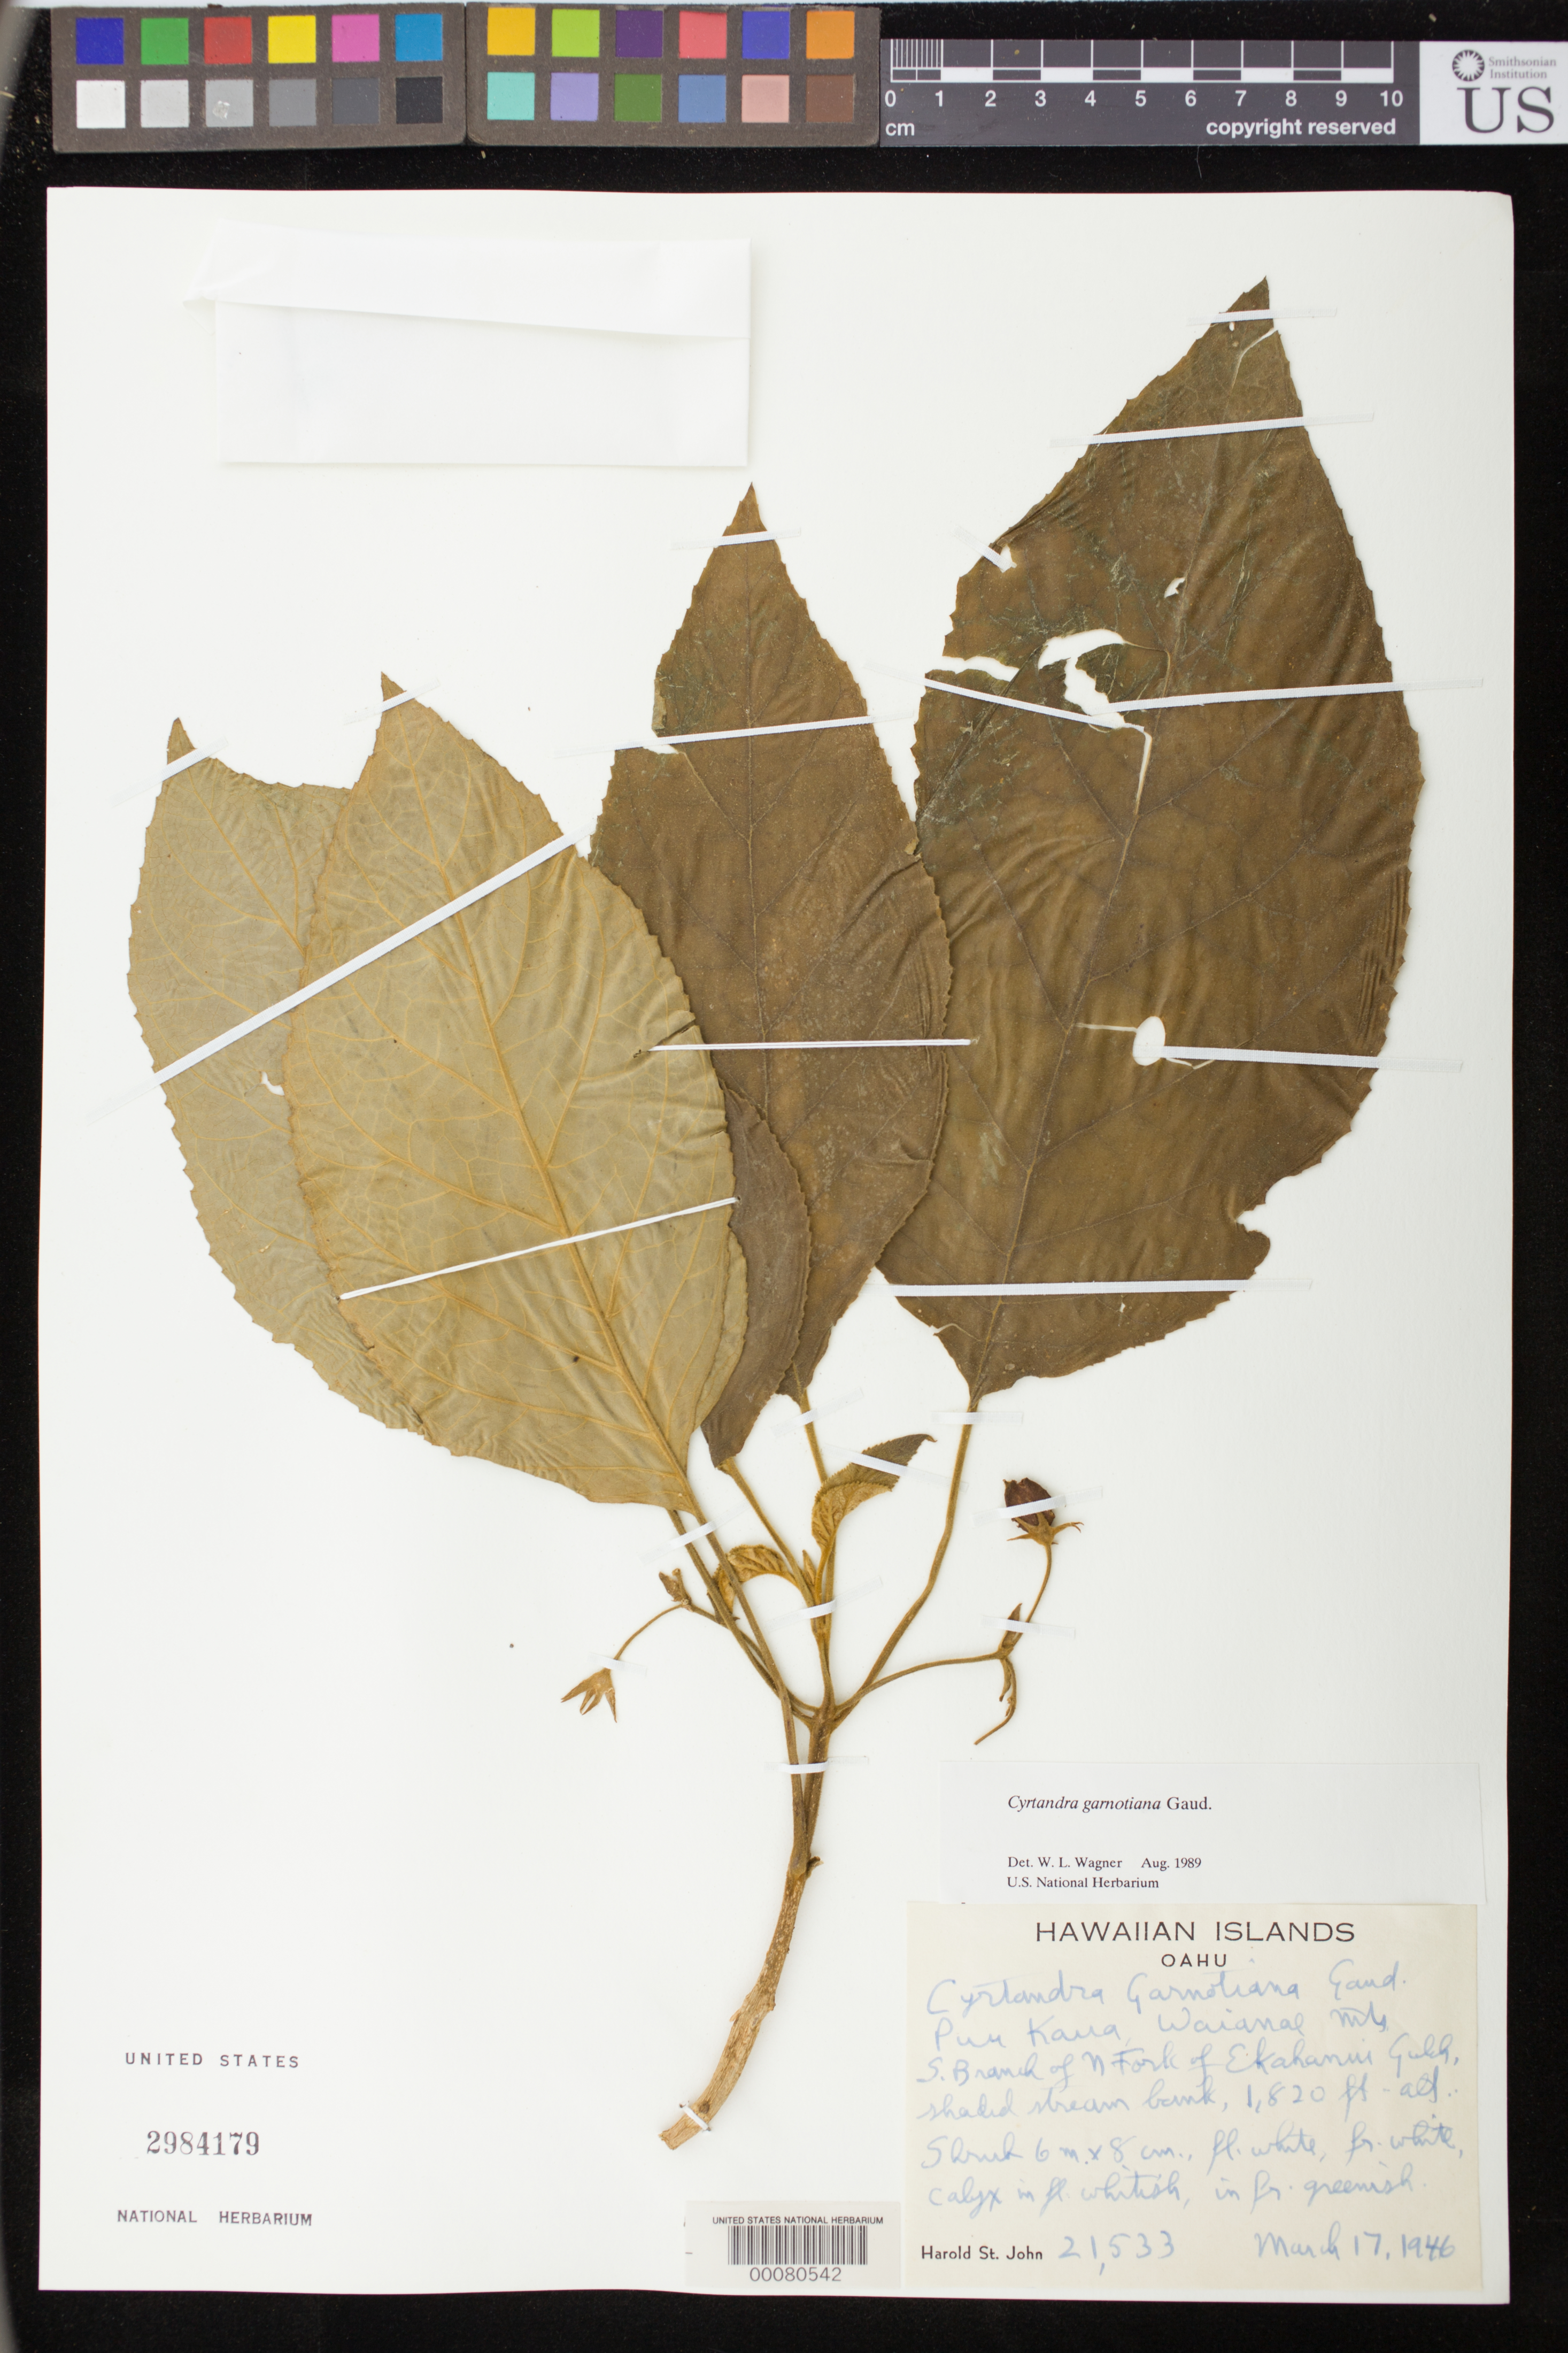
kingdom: Plantae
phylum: Tracheophyta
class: Magnoliopsida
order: Lamiales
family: Gesneriaceae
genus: Cyrtandra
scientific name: Cyrtandra garnotiana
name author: Gaudich.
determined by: Wagner, W. L., (BOT), Smithsonian Institution - National Museum of Natural History (UNITED STATES)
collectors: H. St. John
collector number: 21533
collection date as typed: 17 Mar 1946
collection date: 1946-03-17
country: United States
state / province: Hawaii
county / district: Honolulu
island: Oahu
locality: Puu kaua, Waianae mts, s branch of n fork of Ekahanui gulch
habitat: Shaded stream bank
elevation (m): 555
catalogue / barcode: US 2984179